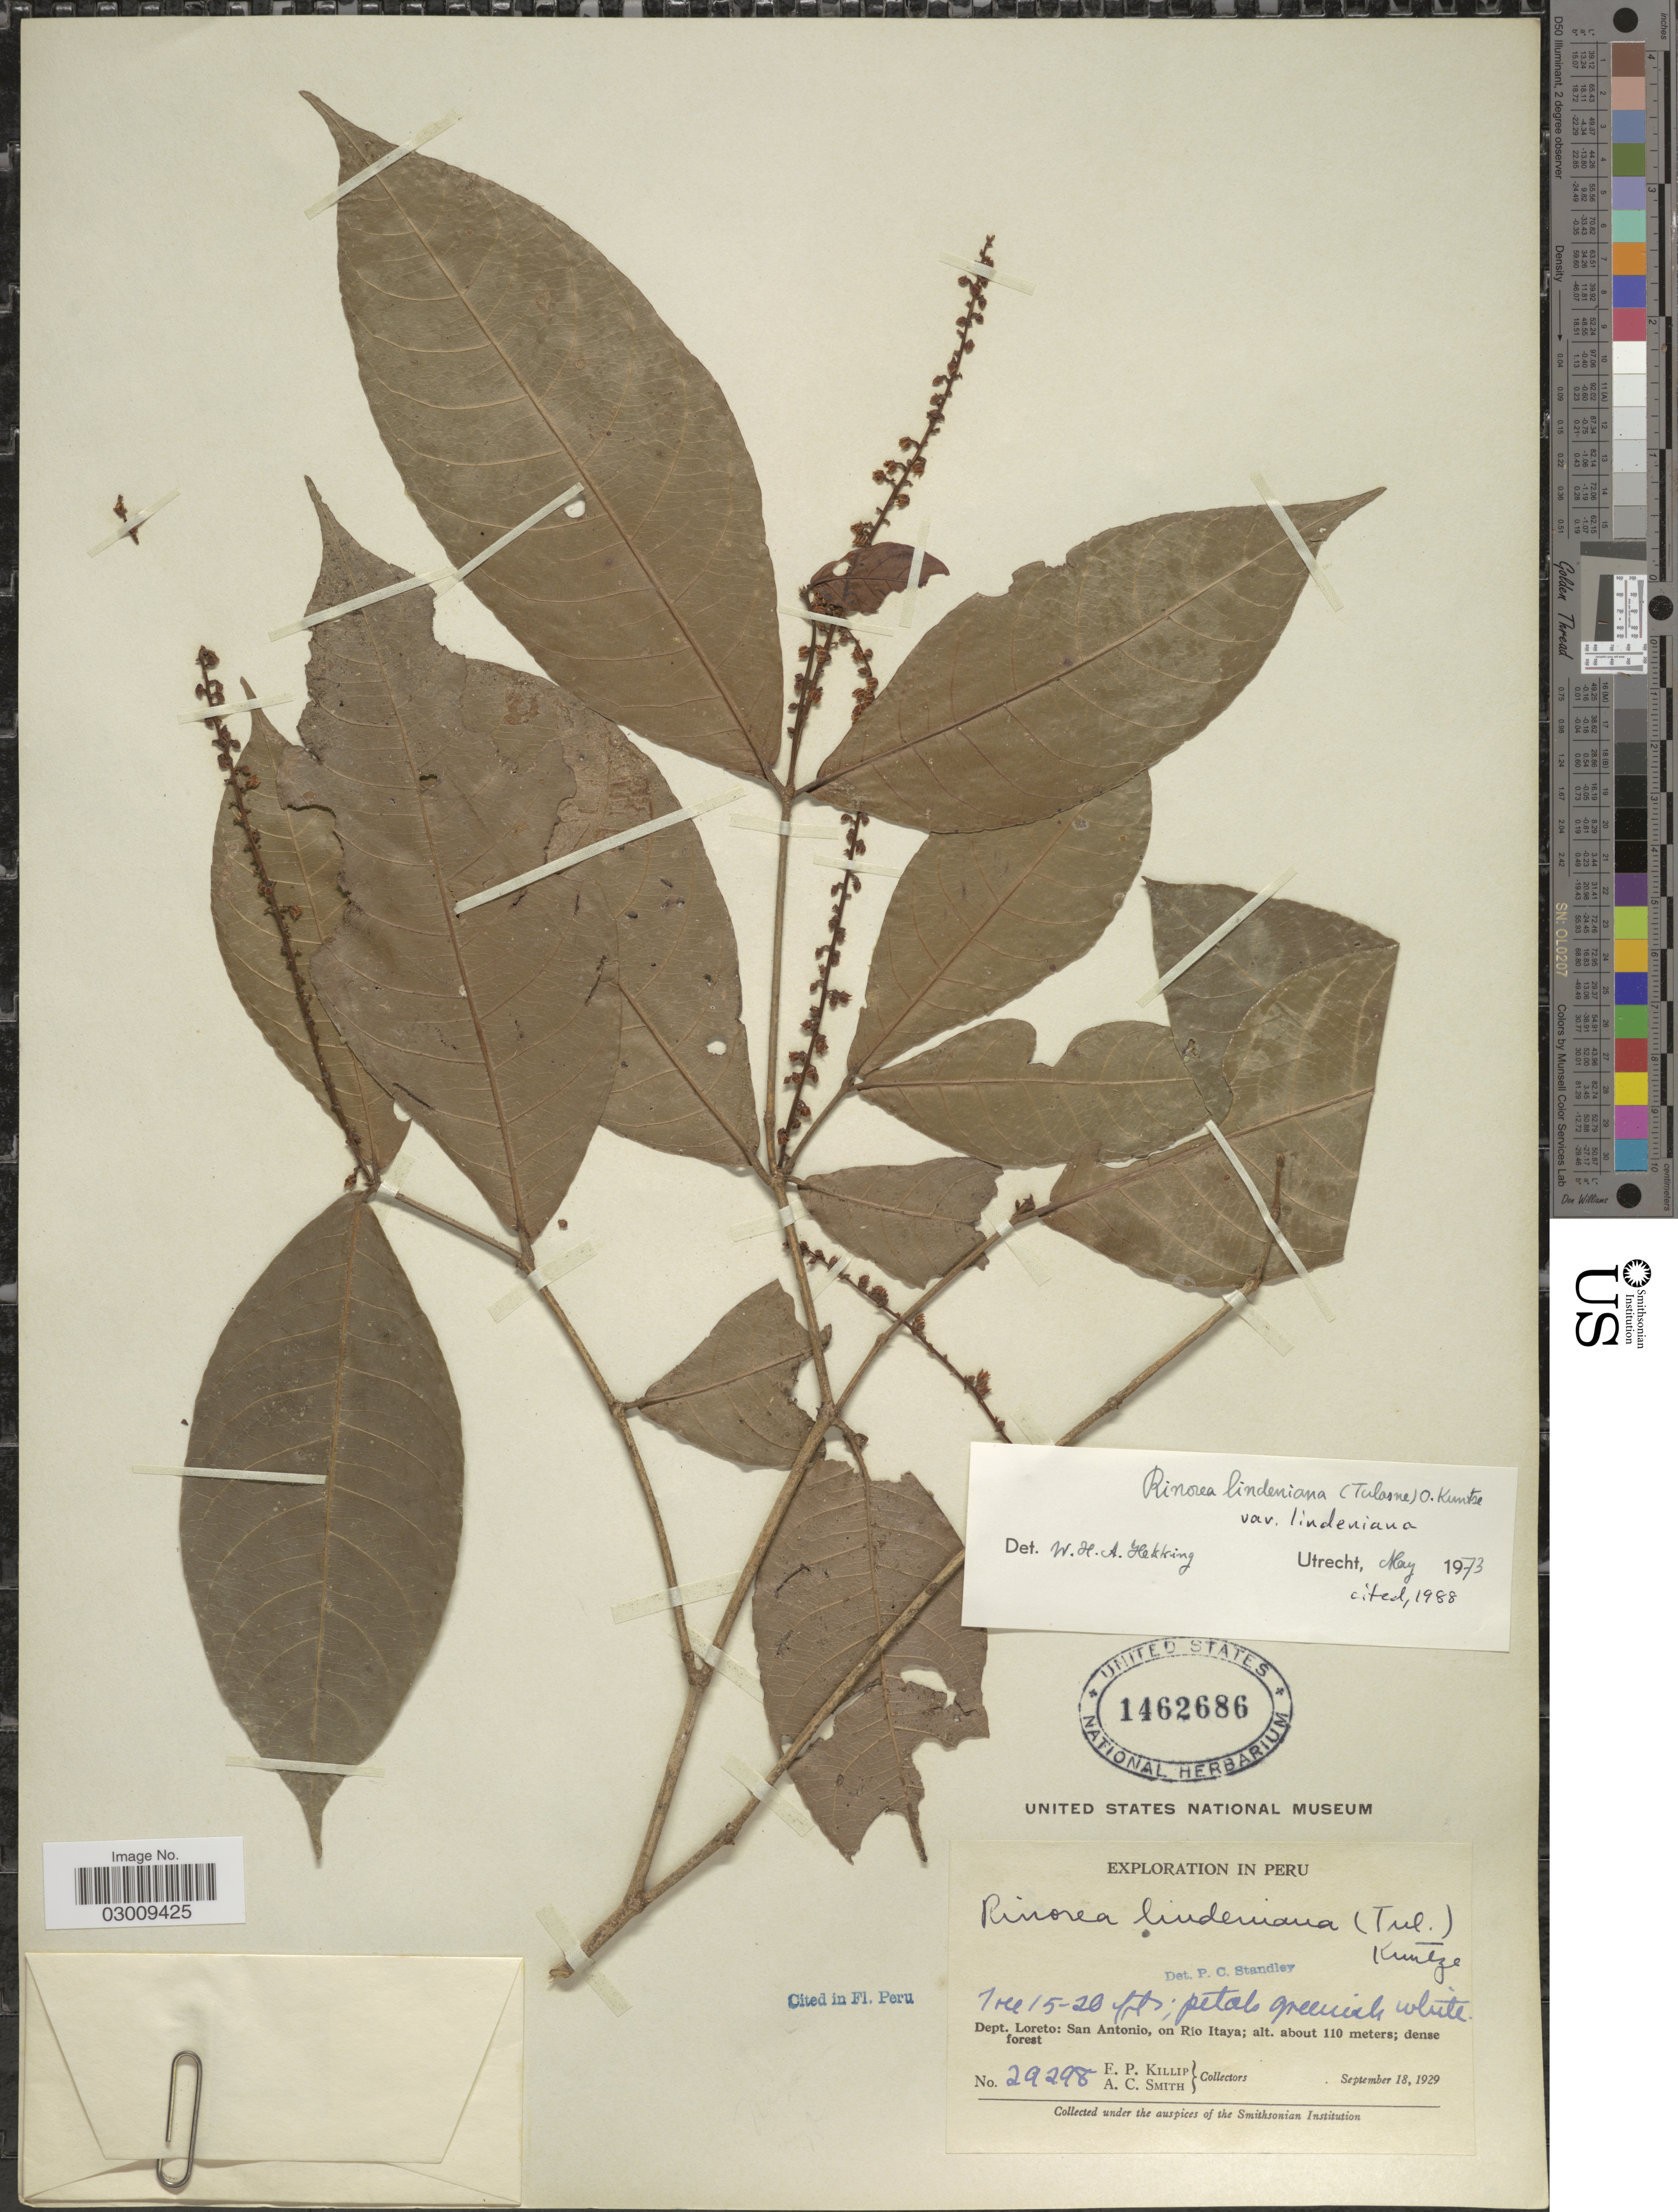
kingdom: Plantae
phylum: Tracheophyta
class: Magnoliopsida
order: Malpighiales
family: Violaceae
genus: Rinorea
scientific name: Rinorea lindeniana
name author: (Tul.) Kuntze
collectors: E. P. Killip & A. C. Smith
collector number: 29298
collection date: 1929-09-18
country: Peru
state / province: Loreto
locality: Dept. Loreto: San Antonio, on Río Itaya.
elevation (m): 110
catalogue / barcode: US 1462686